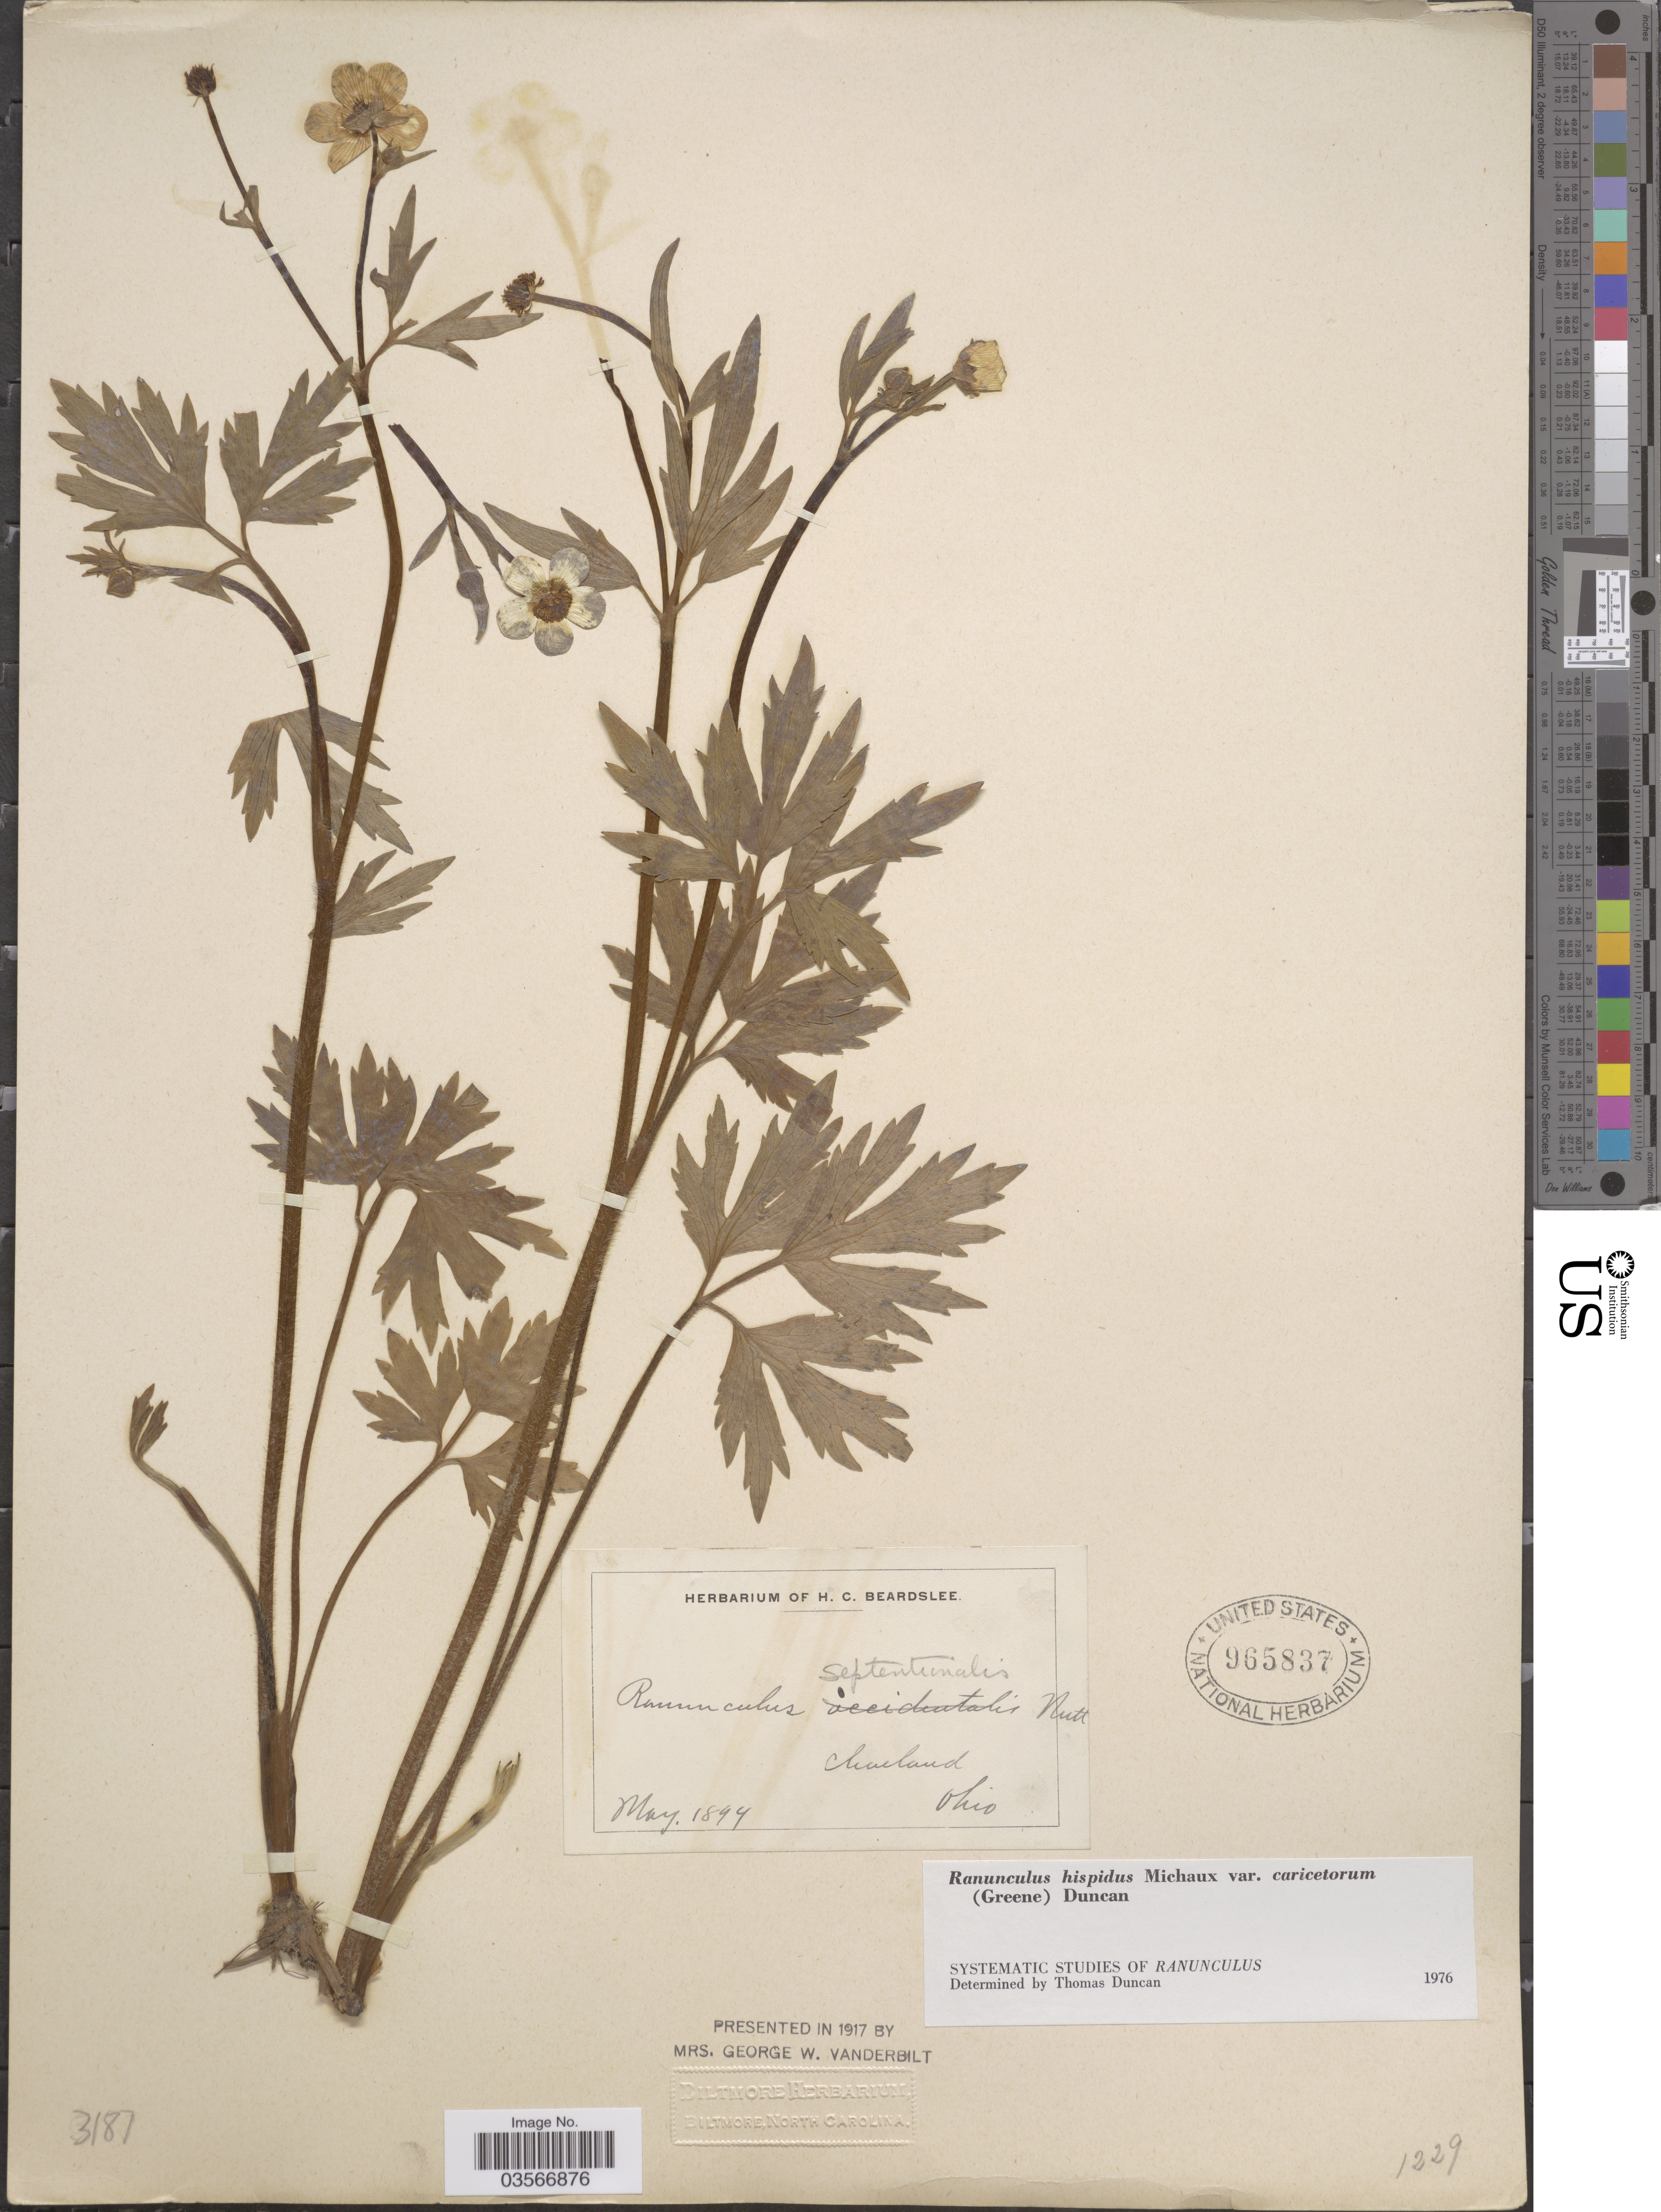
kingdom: Plantae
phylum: Tracheophyta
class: Magnoliopsida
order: Ranunculales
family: Ranunculaceae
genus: Ranunculus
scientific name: Ranunculus hispidus var. caricetorum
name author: Michx.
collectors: ex herb. H. C. Beardslee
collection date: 1894-05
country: United States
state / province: Ohio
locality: Cleveland.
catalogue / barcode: US 965837